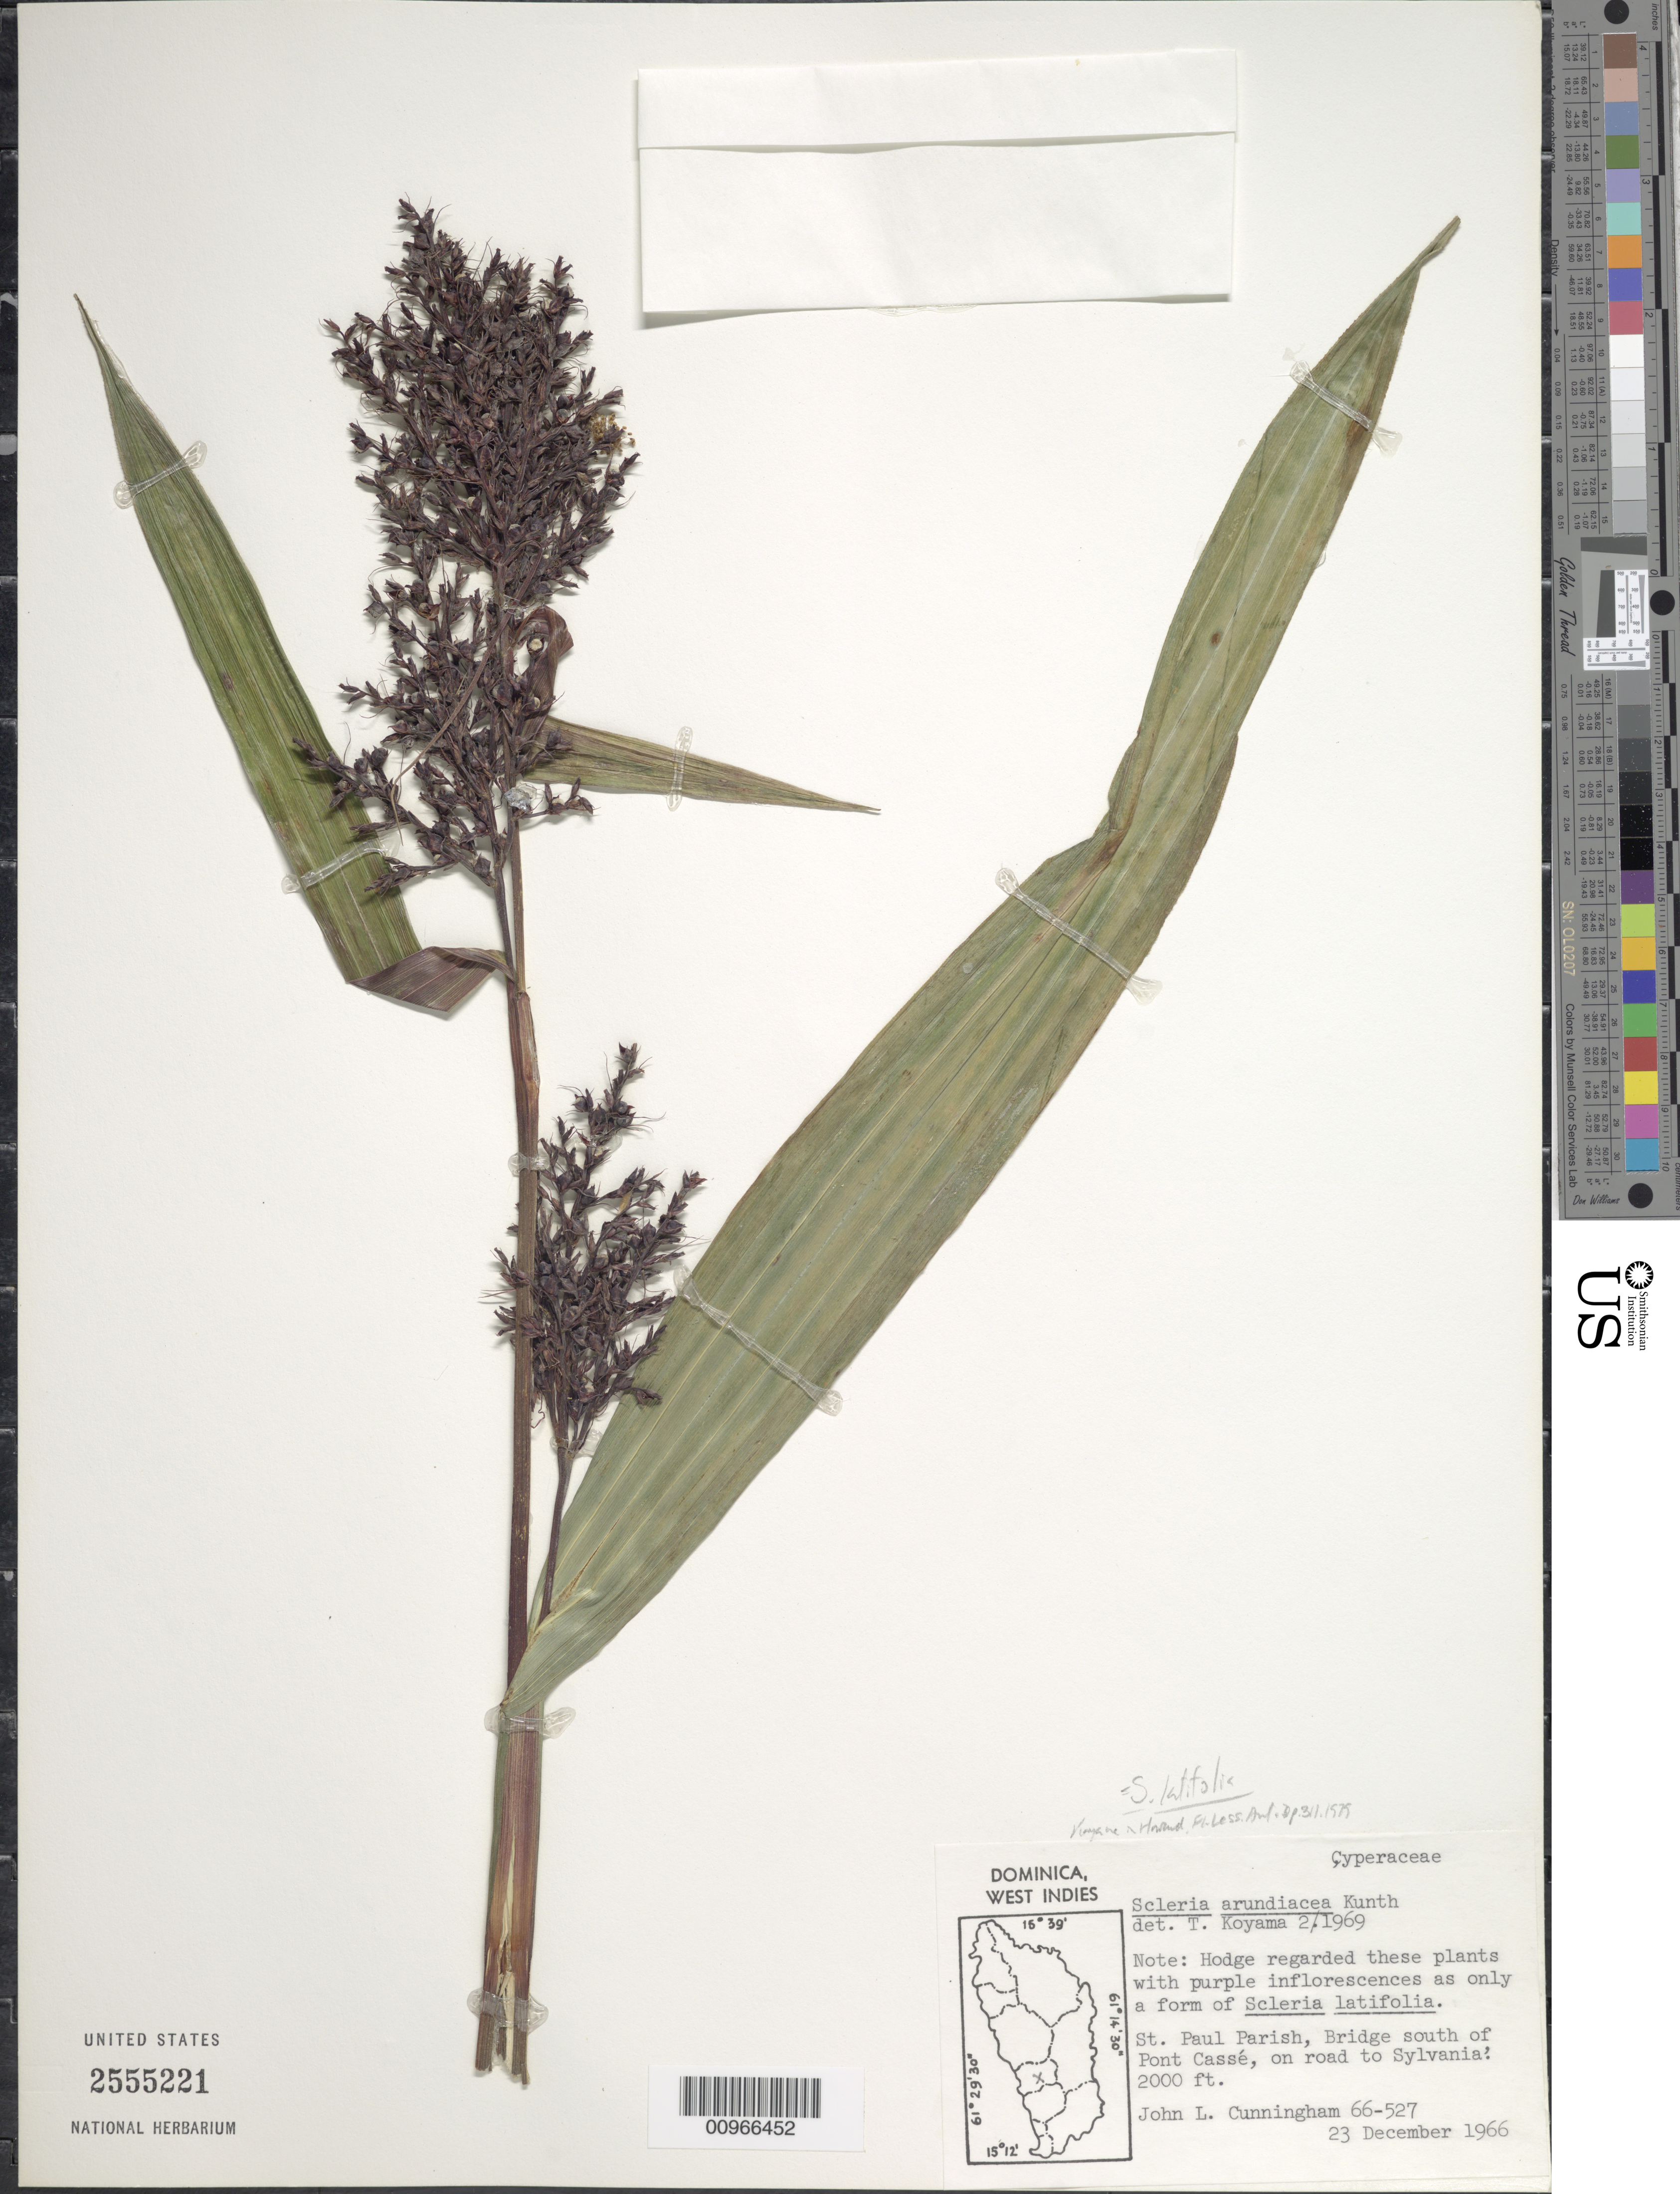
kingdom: Plantae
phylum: Tracheophyta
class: Liliopsida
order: Poales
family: Cyperaceae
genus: Scleria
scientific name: Scleria latifolia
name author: Sw.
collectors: J. Cunningham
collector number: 66527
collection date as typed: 23 Dec 1966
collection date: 1966-12-23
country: Dominica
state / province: St. Paul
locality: Bridge south of Pone Cassé, on road to Sylvania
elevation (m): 610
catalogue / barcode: US 2555221